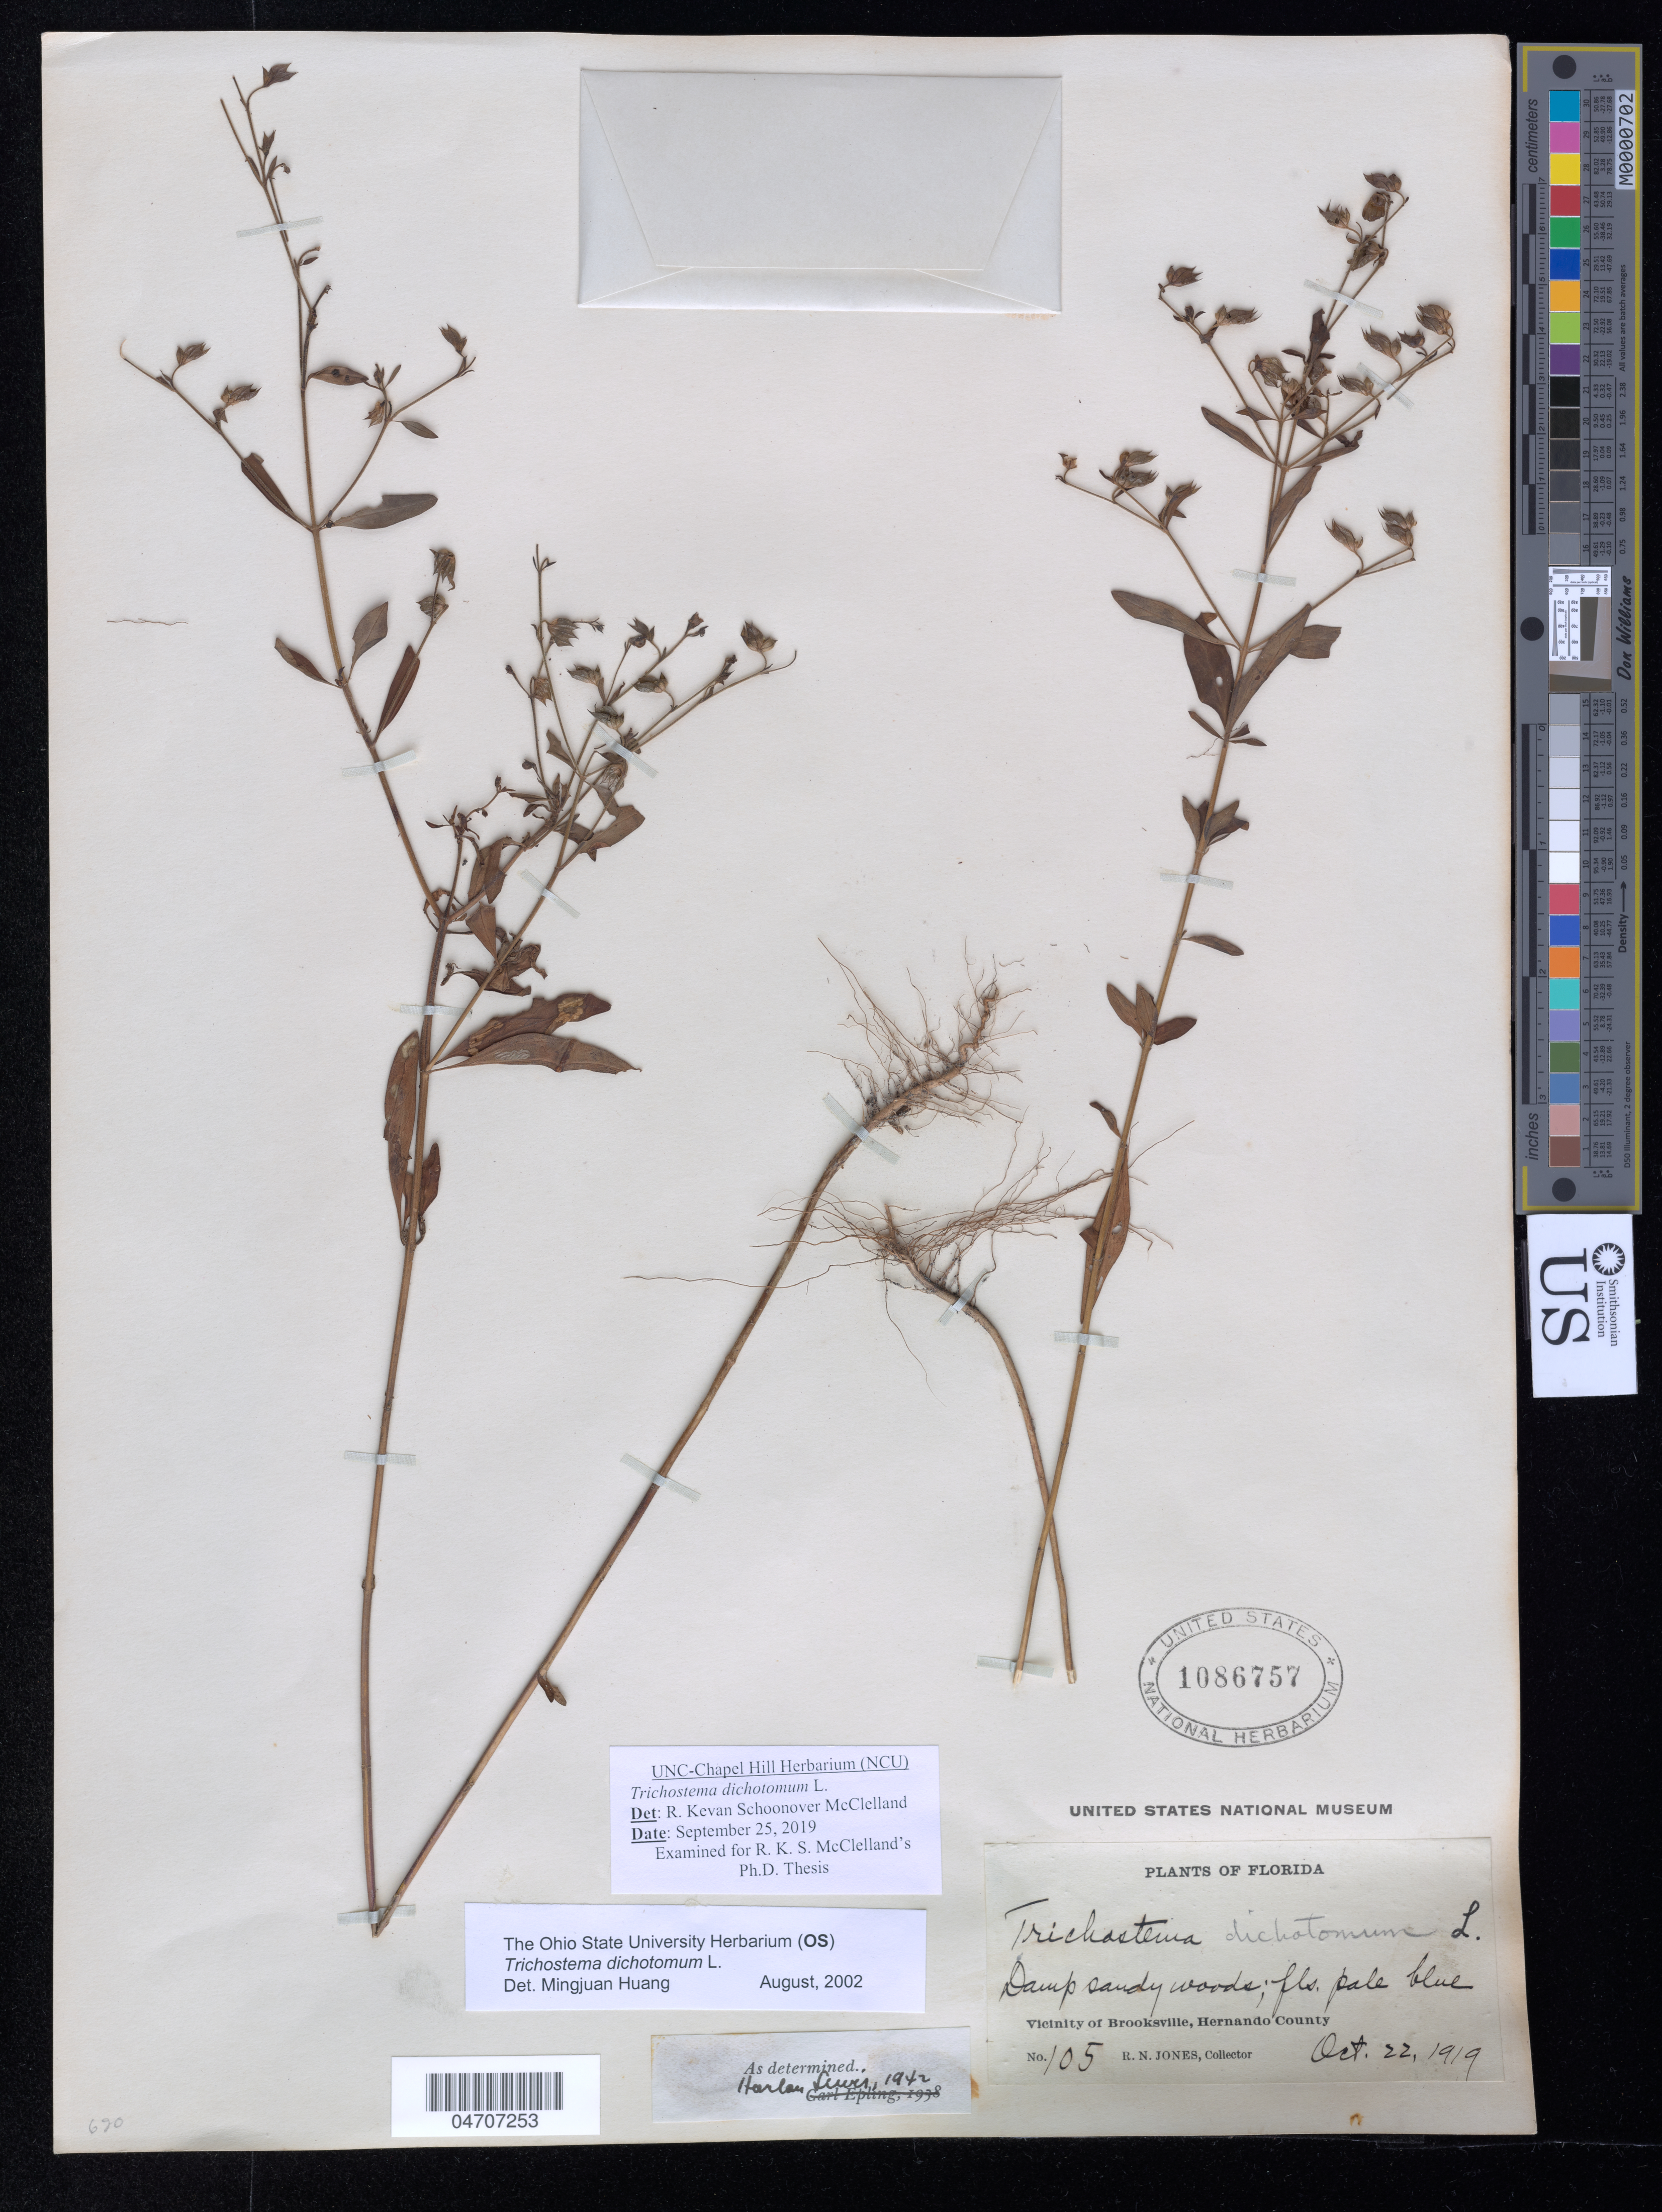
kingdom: Plantae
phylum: Tracheophyta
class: Magnoliopsida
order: Lamiales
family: Lamiaceae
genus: Trichostema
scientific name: Trichostema dichotomum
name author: L.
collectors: R. N. Jones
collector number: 105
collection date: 1919-10-22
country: United States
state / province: Florida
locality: Vicinity of Brooksville, Hernando County.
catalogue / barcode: US 1086757